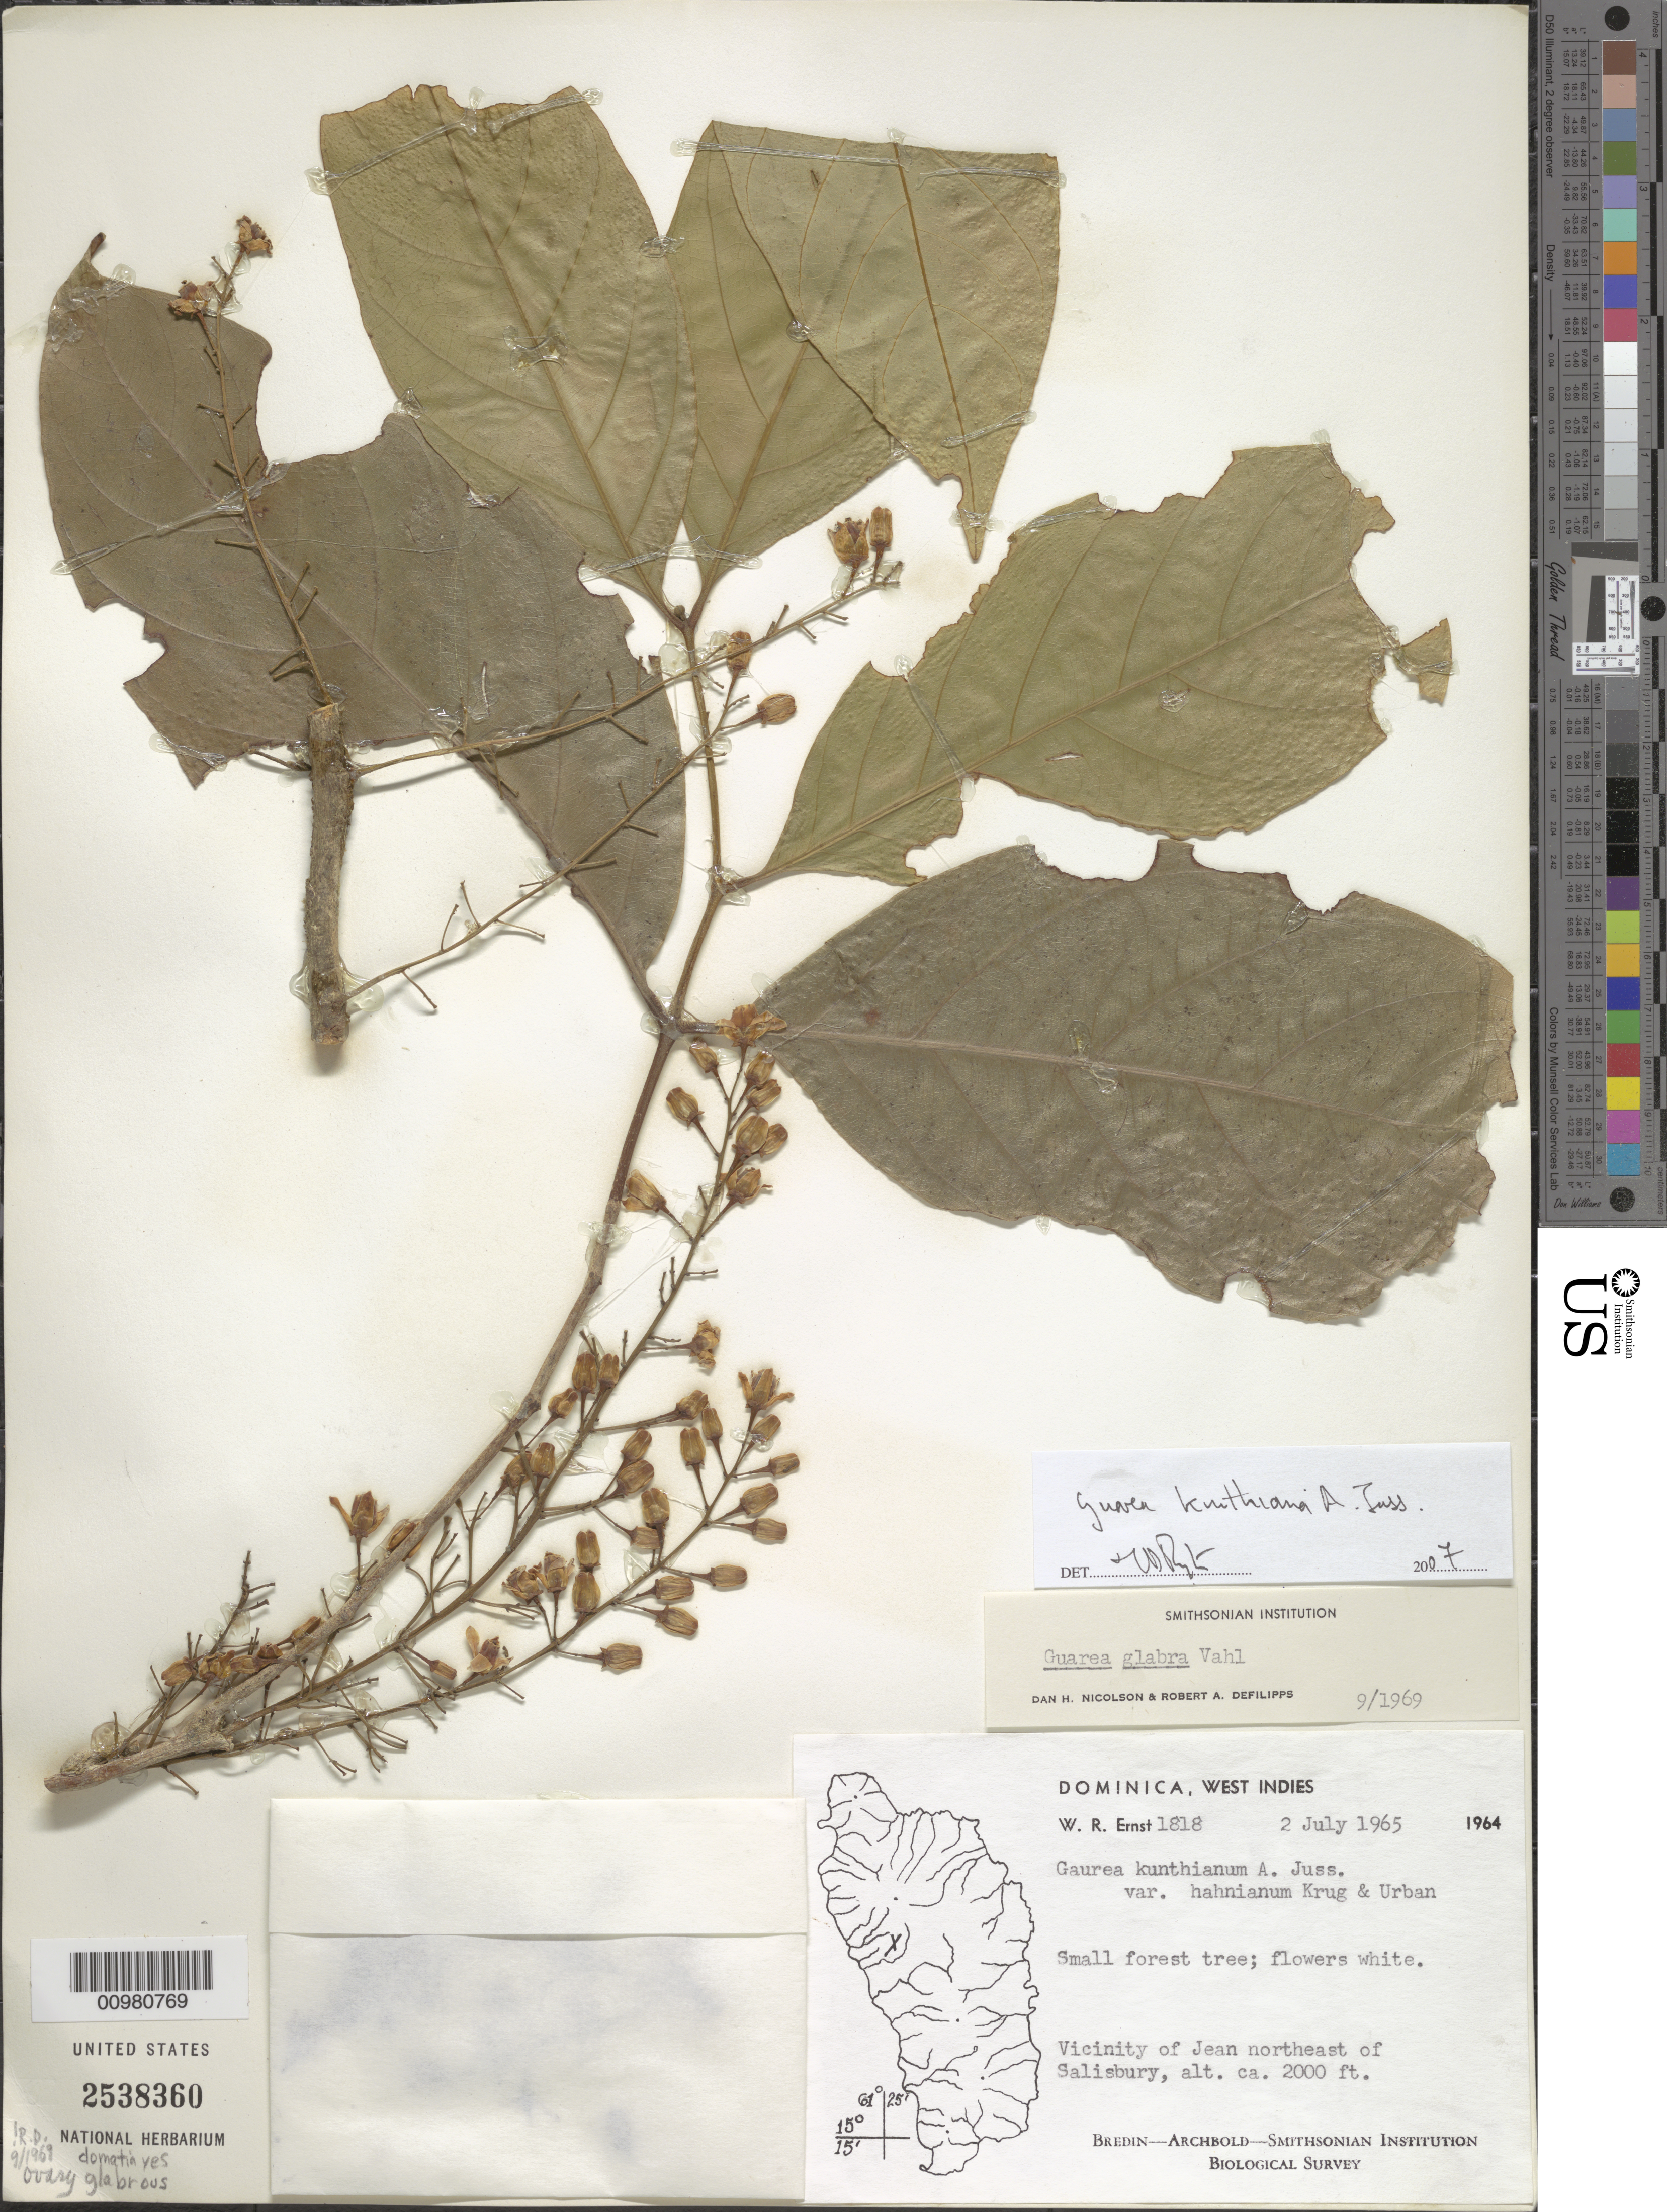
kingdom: Plantae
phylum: Tracheophyta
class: Magnoliopsida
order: Sapindales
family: Meliaceae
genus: Guarea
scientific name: Guarea kunthiana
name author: A. Juss.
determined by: Pennington, T. D., (K)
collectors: W. R. Ernst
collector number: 1818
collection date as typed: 02 Jul 1965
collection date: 1965-07-02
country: Dominica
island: Dominica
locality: Jean, vicinity of, NE of Salisbury.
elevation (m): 2000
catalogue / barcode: US 2538360